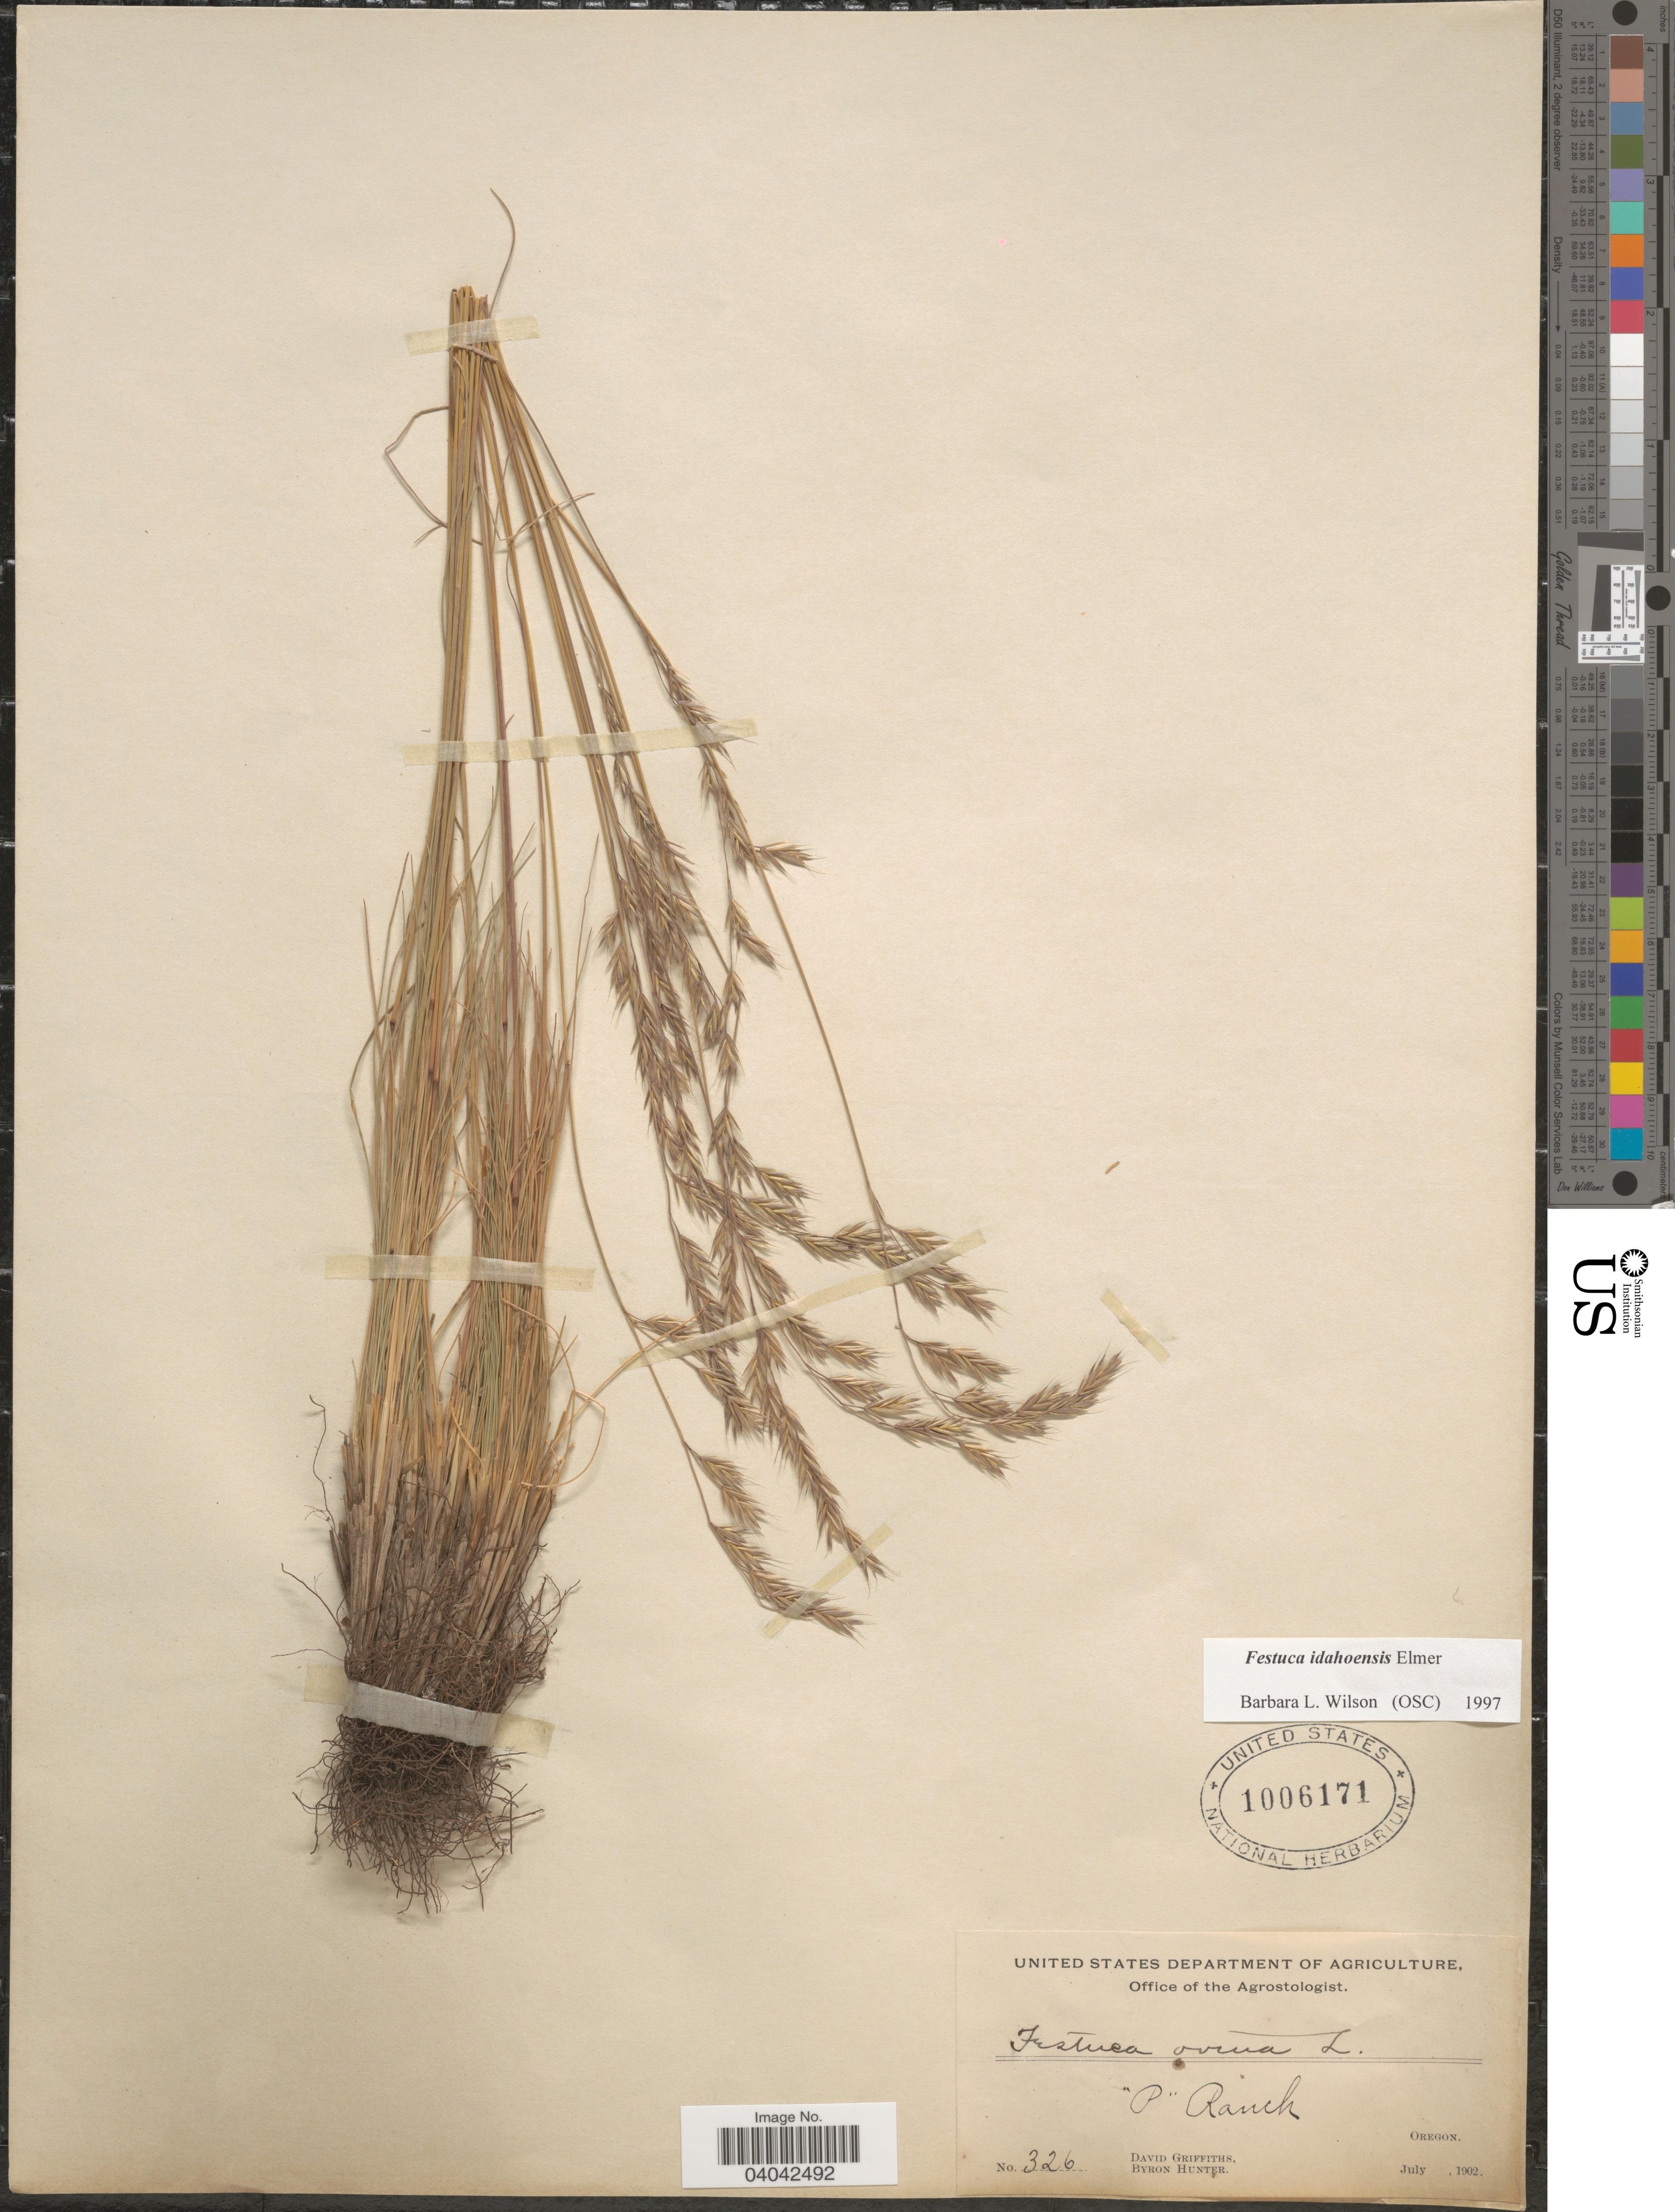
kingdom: Plantae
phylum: Tracheophyta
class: Liliopsida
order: Poales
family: Poaceae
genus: Festuca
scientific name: Festuca idahoensis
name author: Elmer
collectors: D. Griffiths & B. Hunter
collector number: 326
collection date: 1902-07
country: United States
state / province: Oregon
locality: P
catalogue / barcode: US 1006171